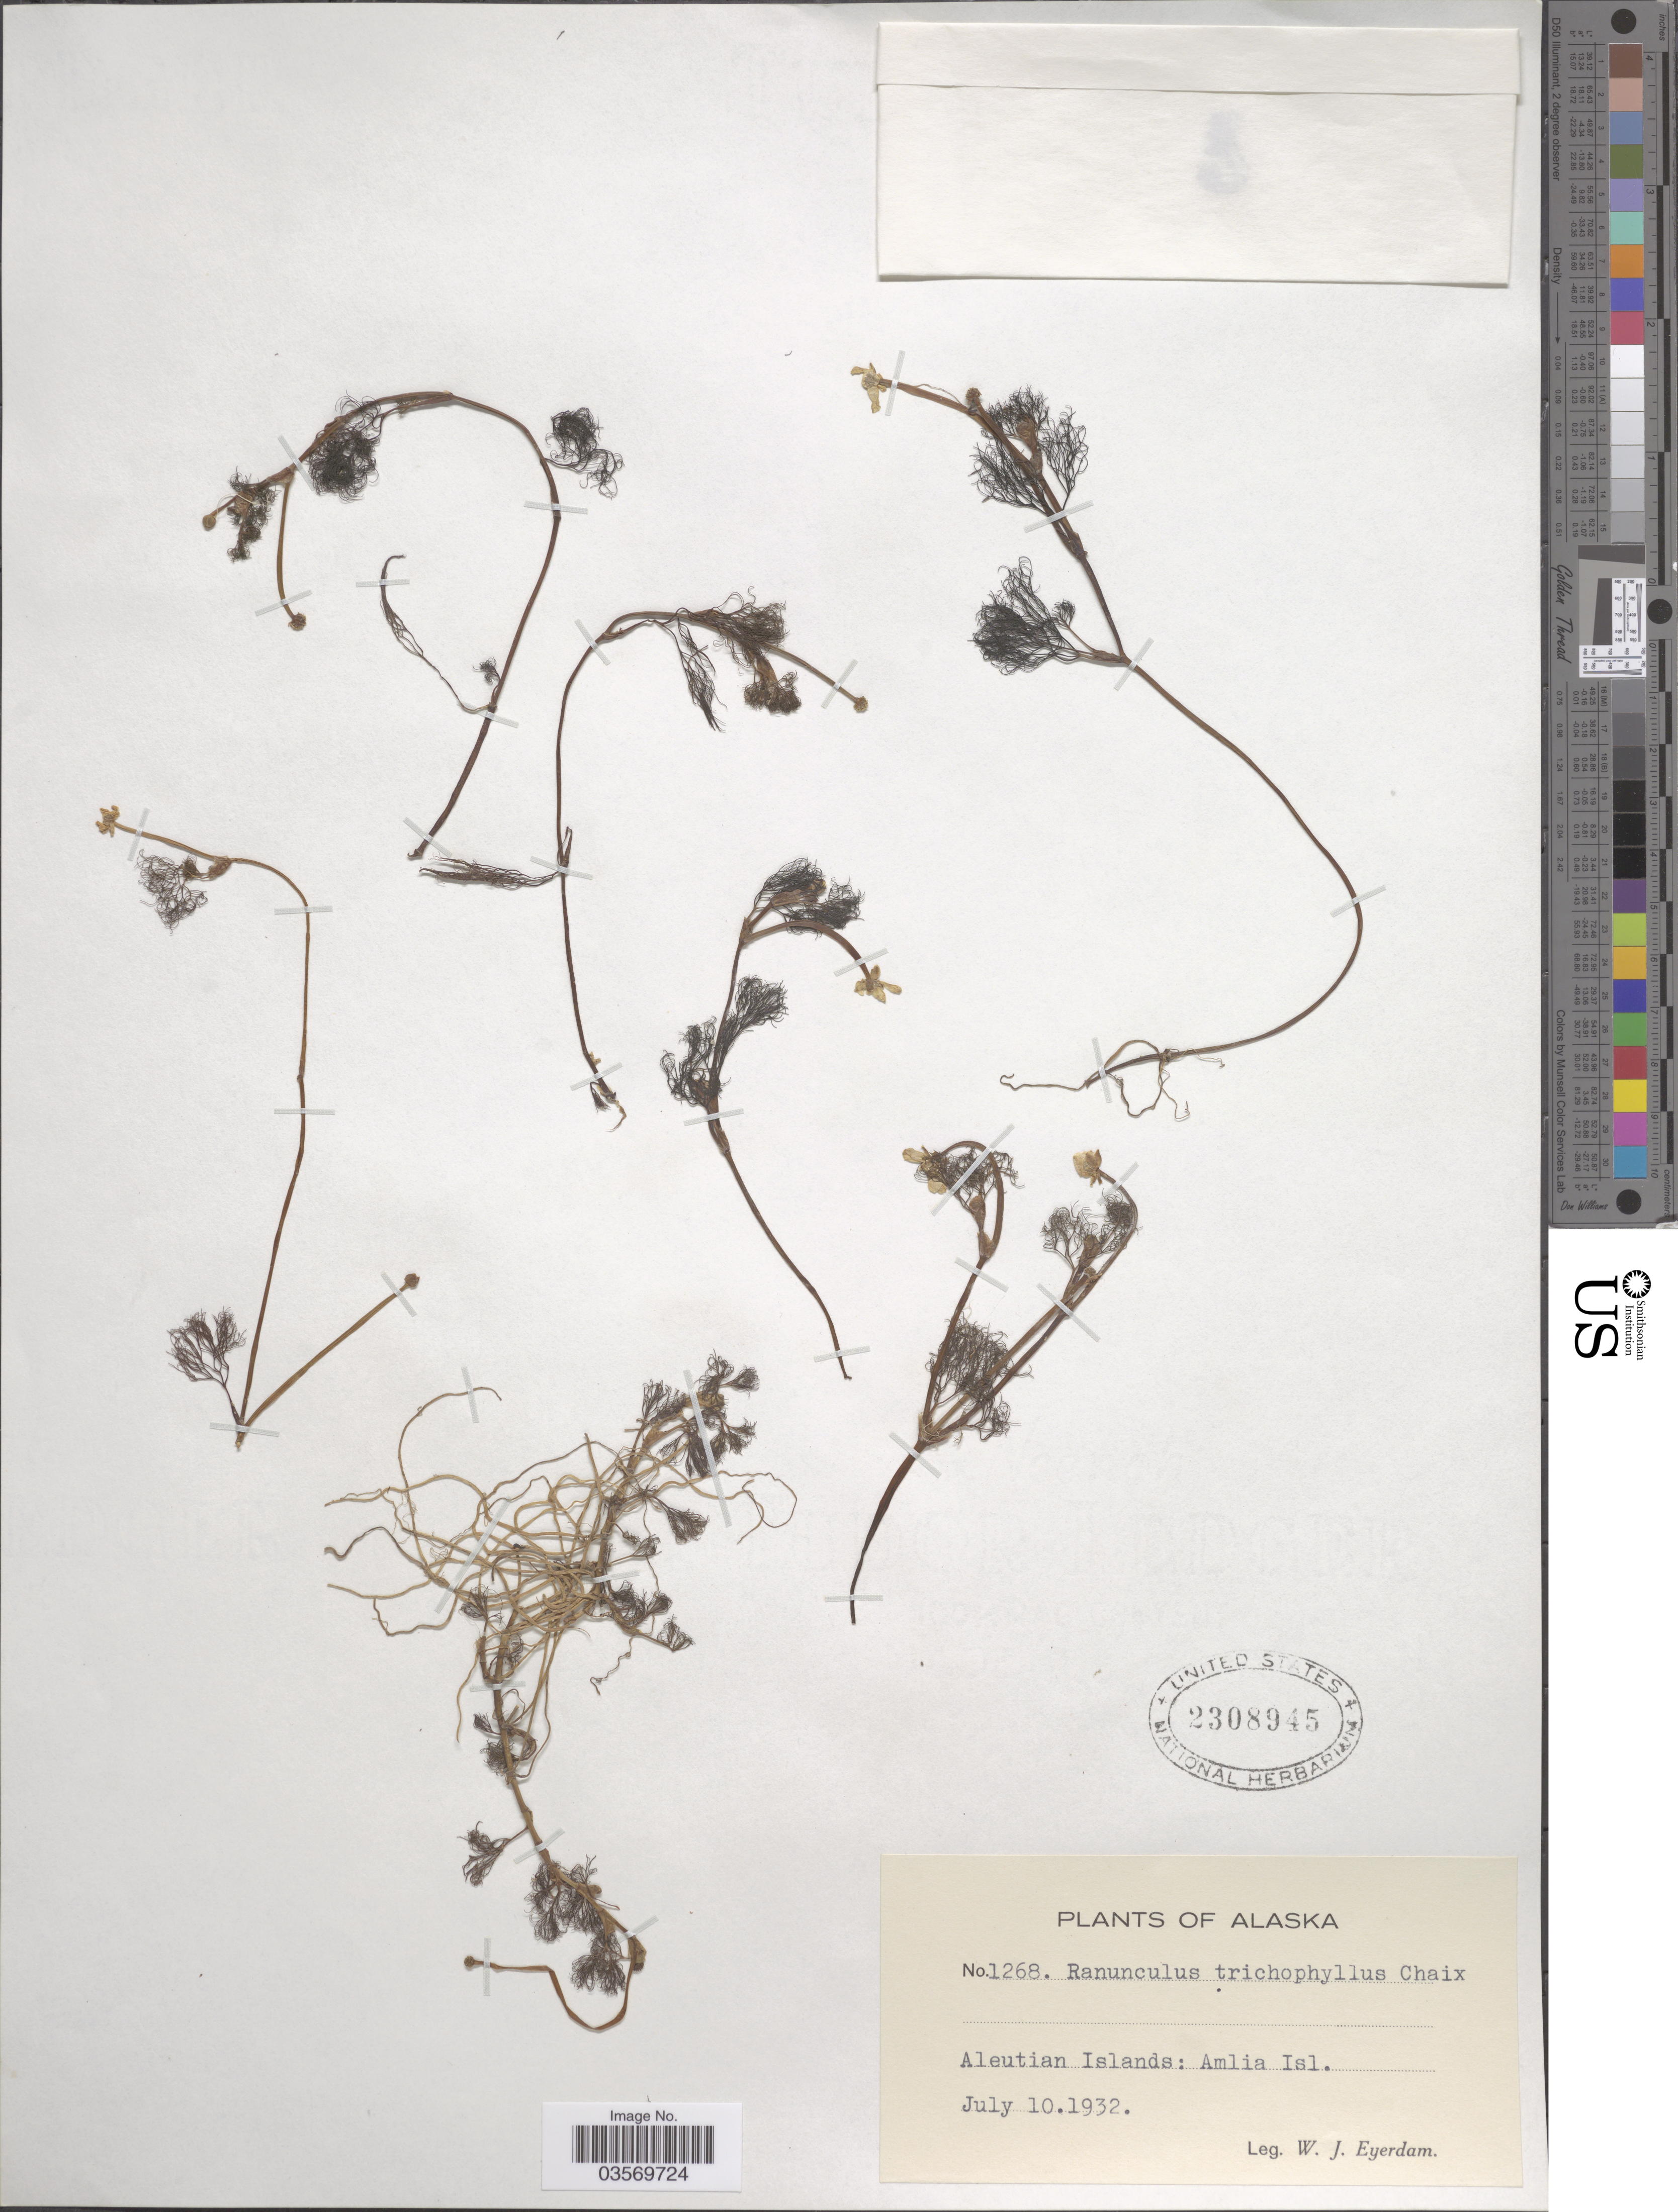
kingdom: Plantae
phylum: Tracheophyta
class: Magnoliopsida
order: Ranunculales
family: Ranunculaceae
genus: Ranunculus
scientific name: Ranunculus trichophyllus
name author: Chaix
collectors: W. J. Eyerdam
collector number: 1268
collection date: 1932-07-10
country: United States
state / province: Alaska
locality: Aleutian Islands: Amlia Isl.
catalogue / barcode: US 2308945